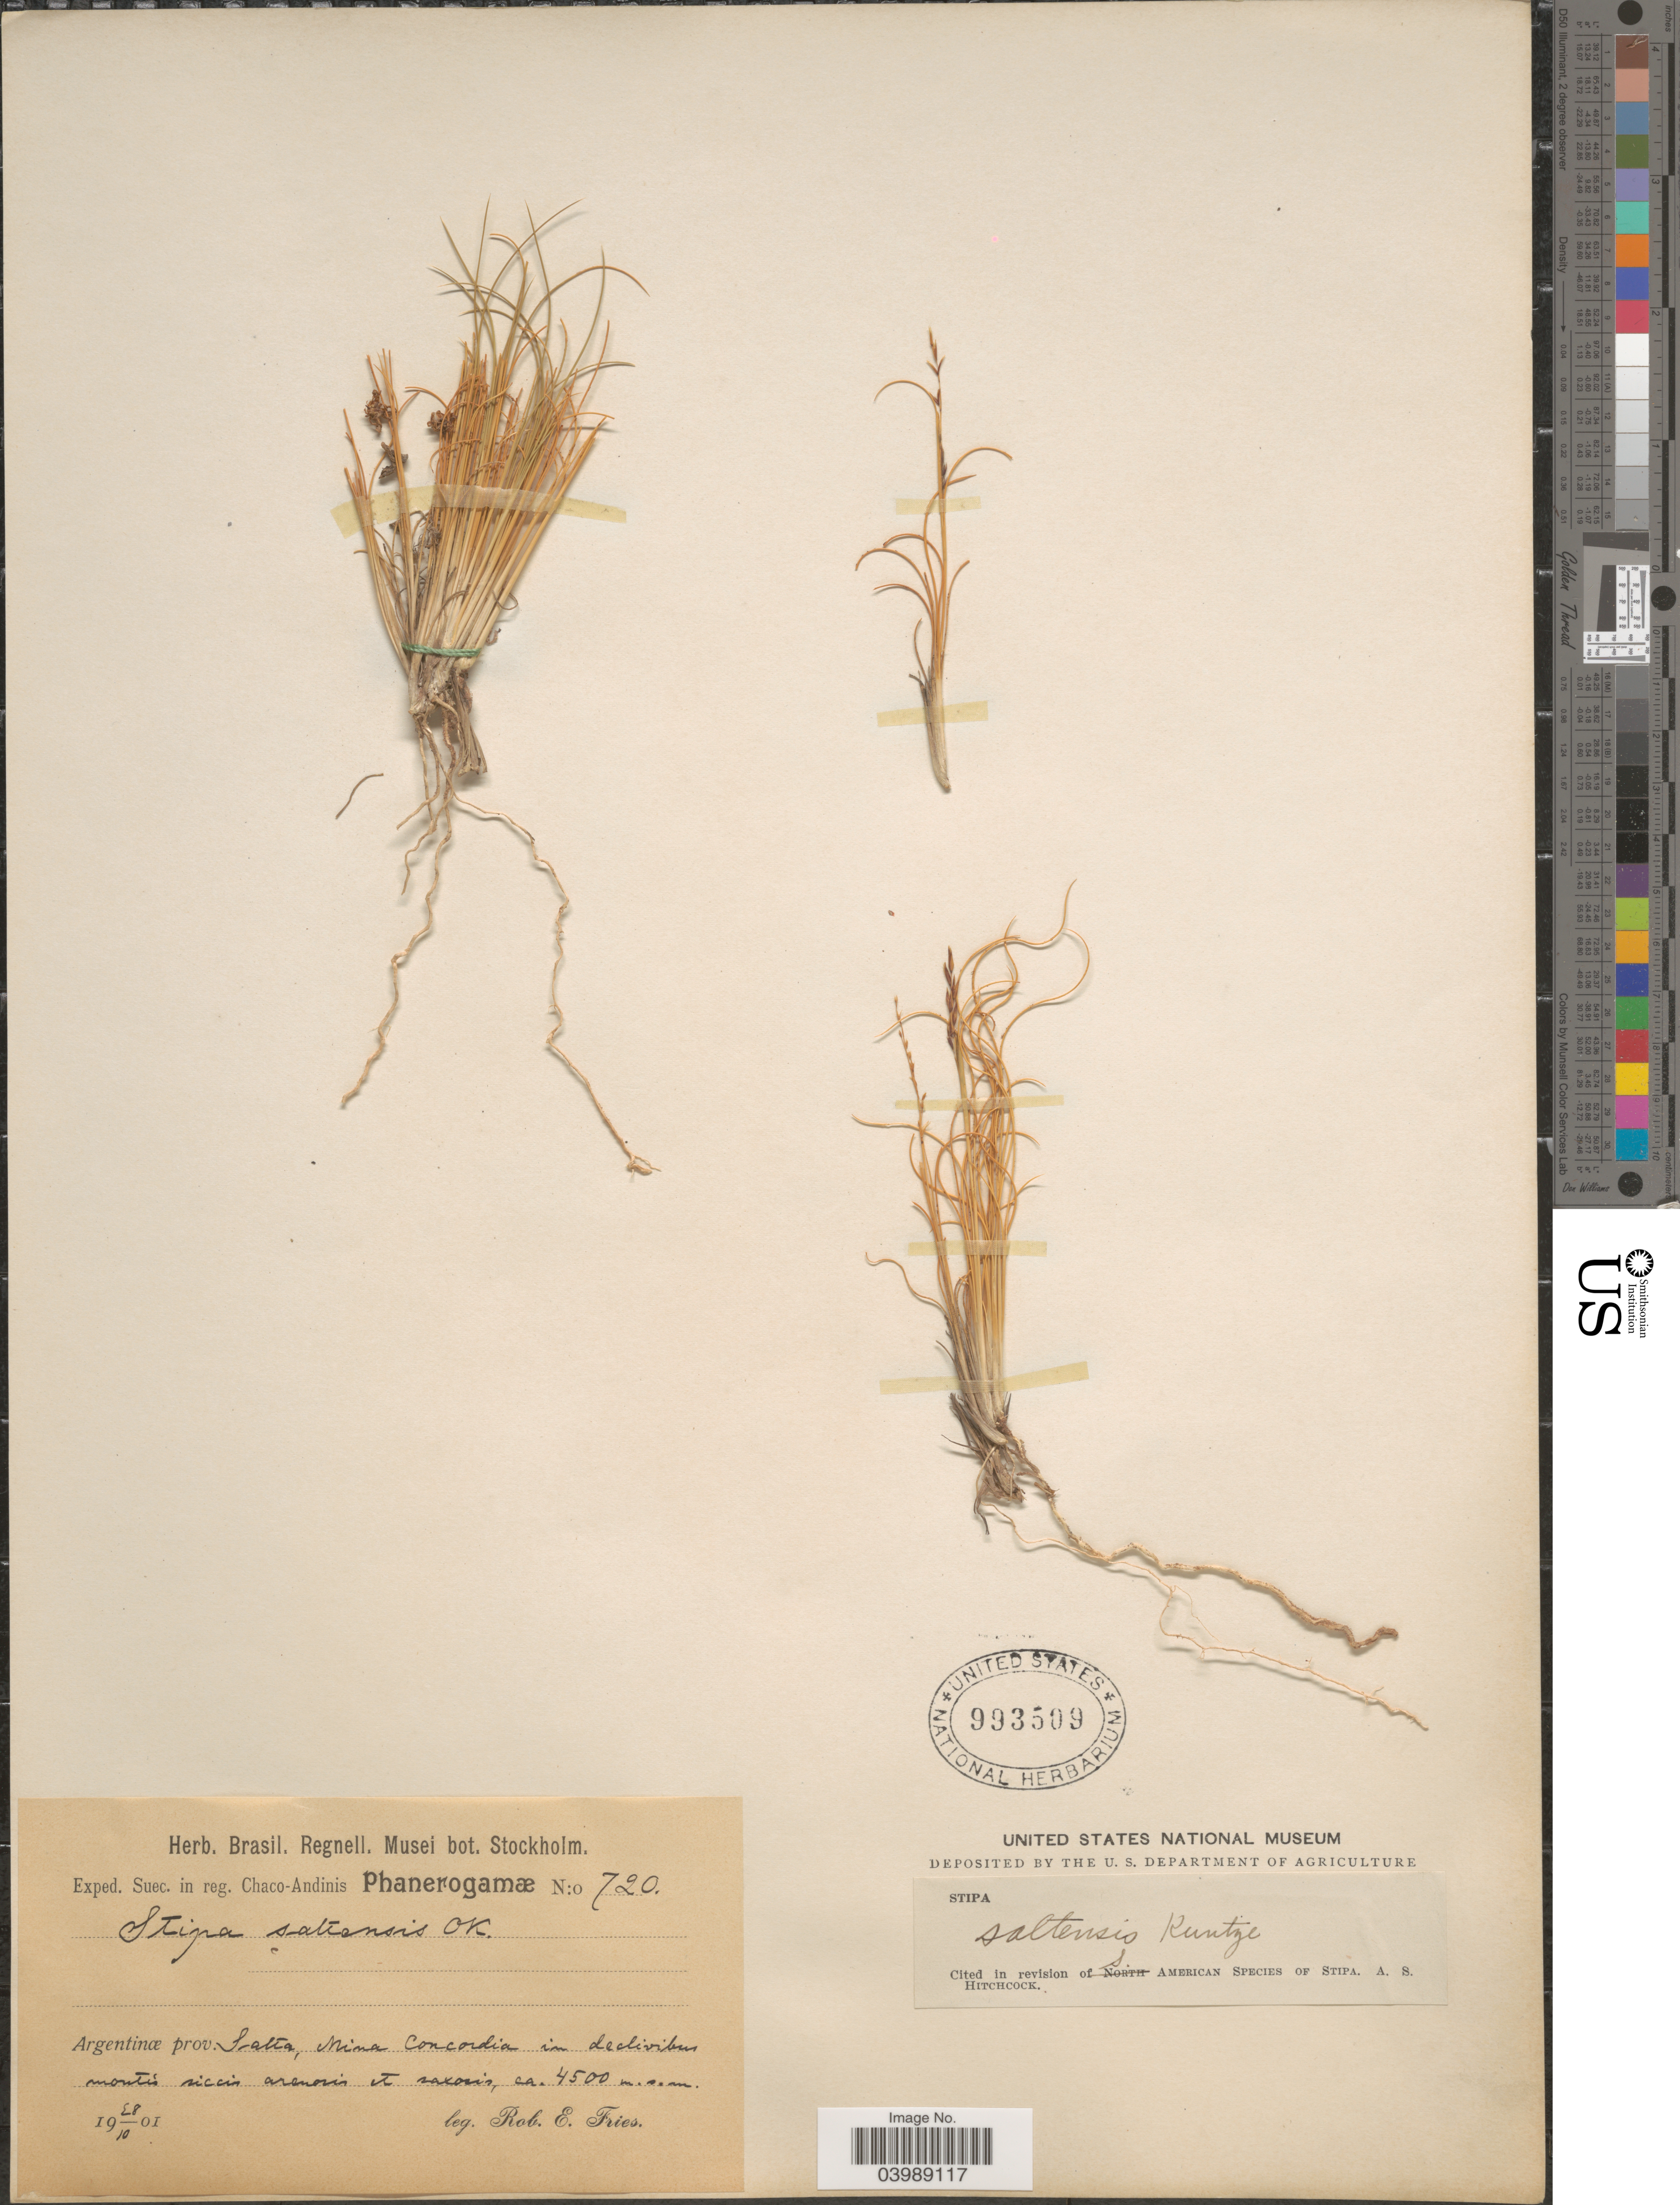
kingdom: Plantae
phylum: Tracheophyta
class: Liliopsida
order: Poales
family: Poaceae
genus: Anatherostipa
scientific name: Anatherostipa mucronata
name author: (Griseb.) F. Rojas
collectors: R. E. Fries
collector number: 720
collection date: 1901-10-28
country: Argentina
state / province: Salta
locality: Mina Concordia in declivibus montis siccis arenosis et saxosis.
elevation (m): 4500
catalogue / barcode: US 993509